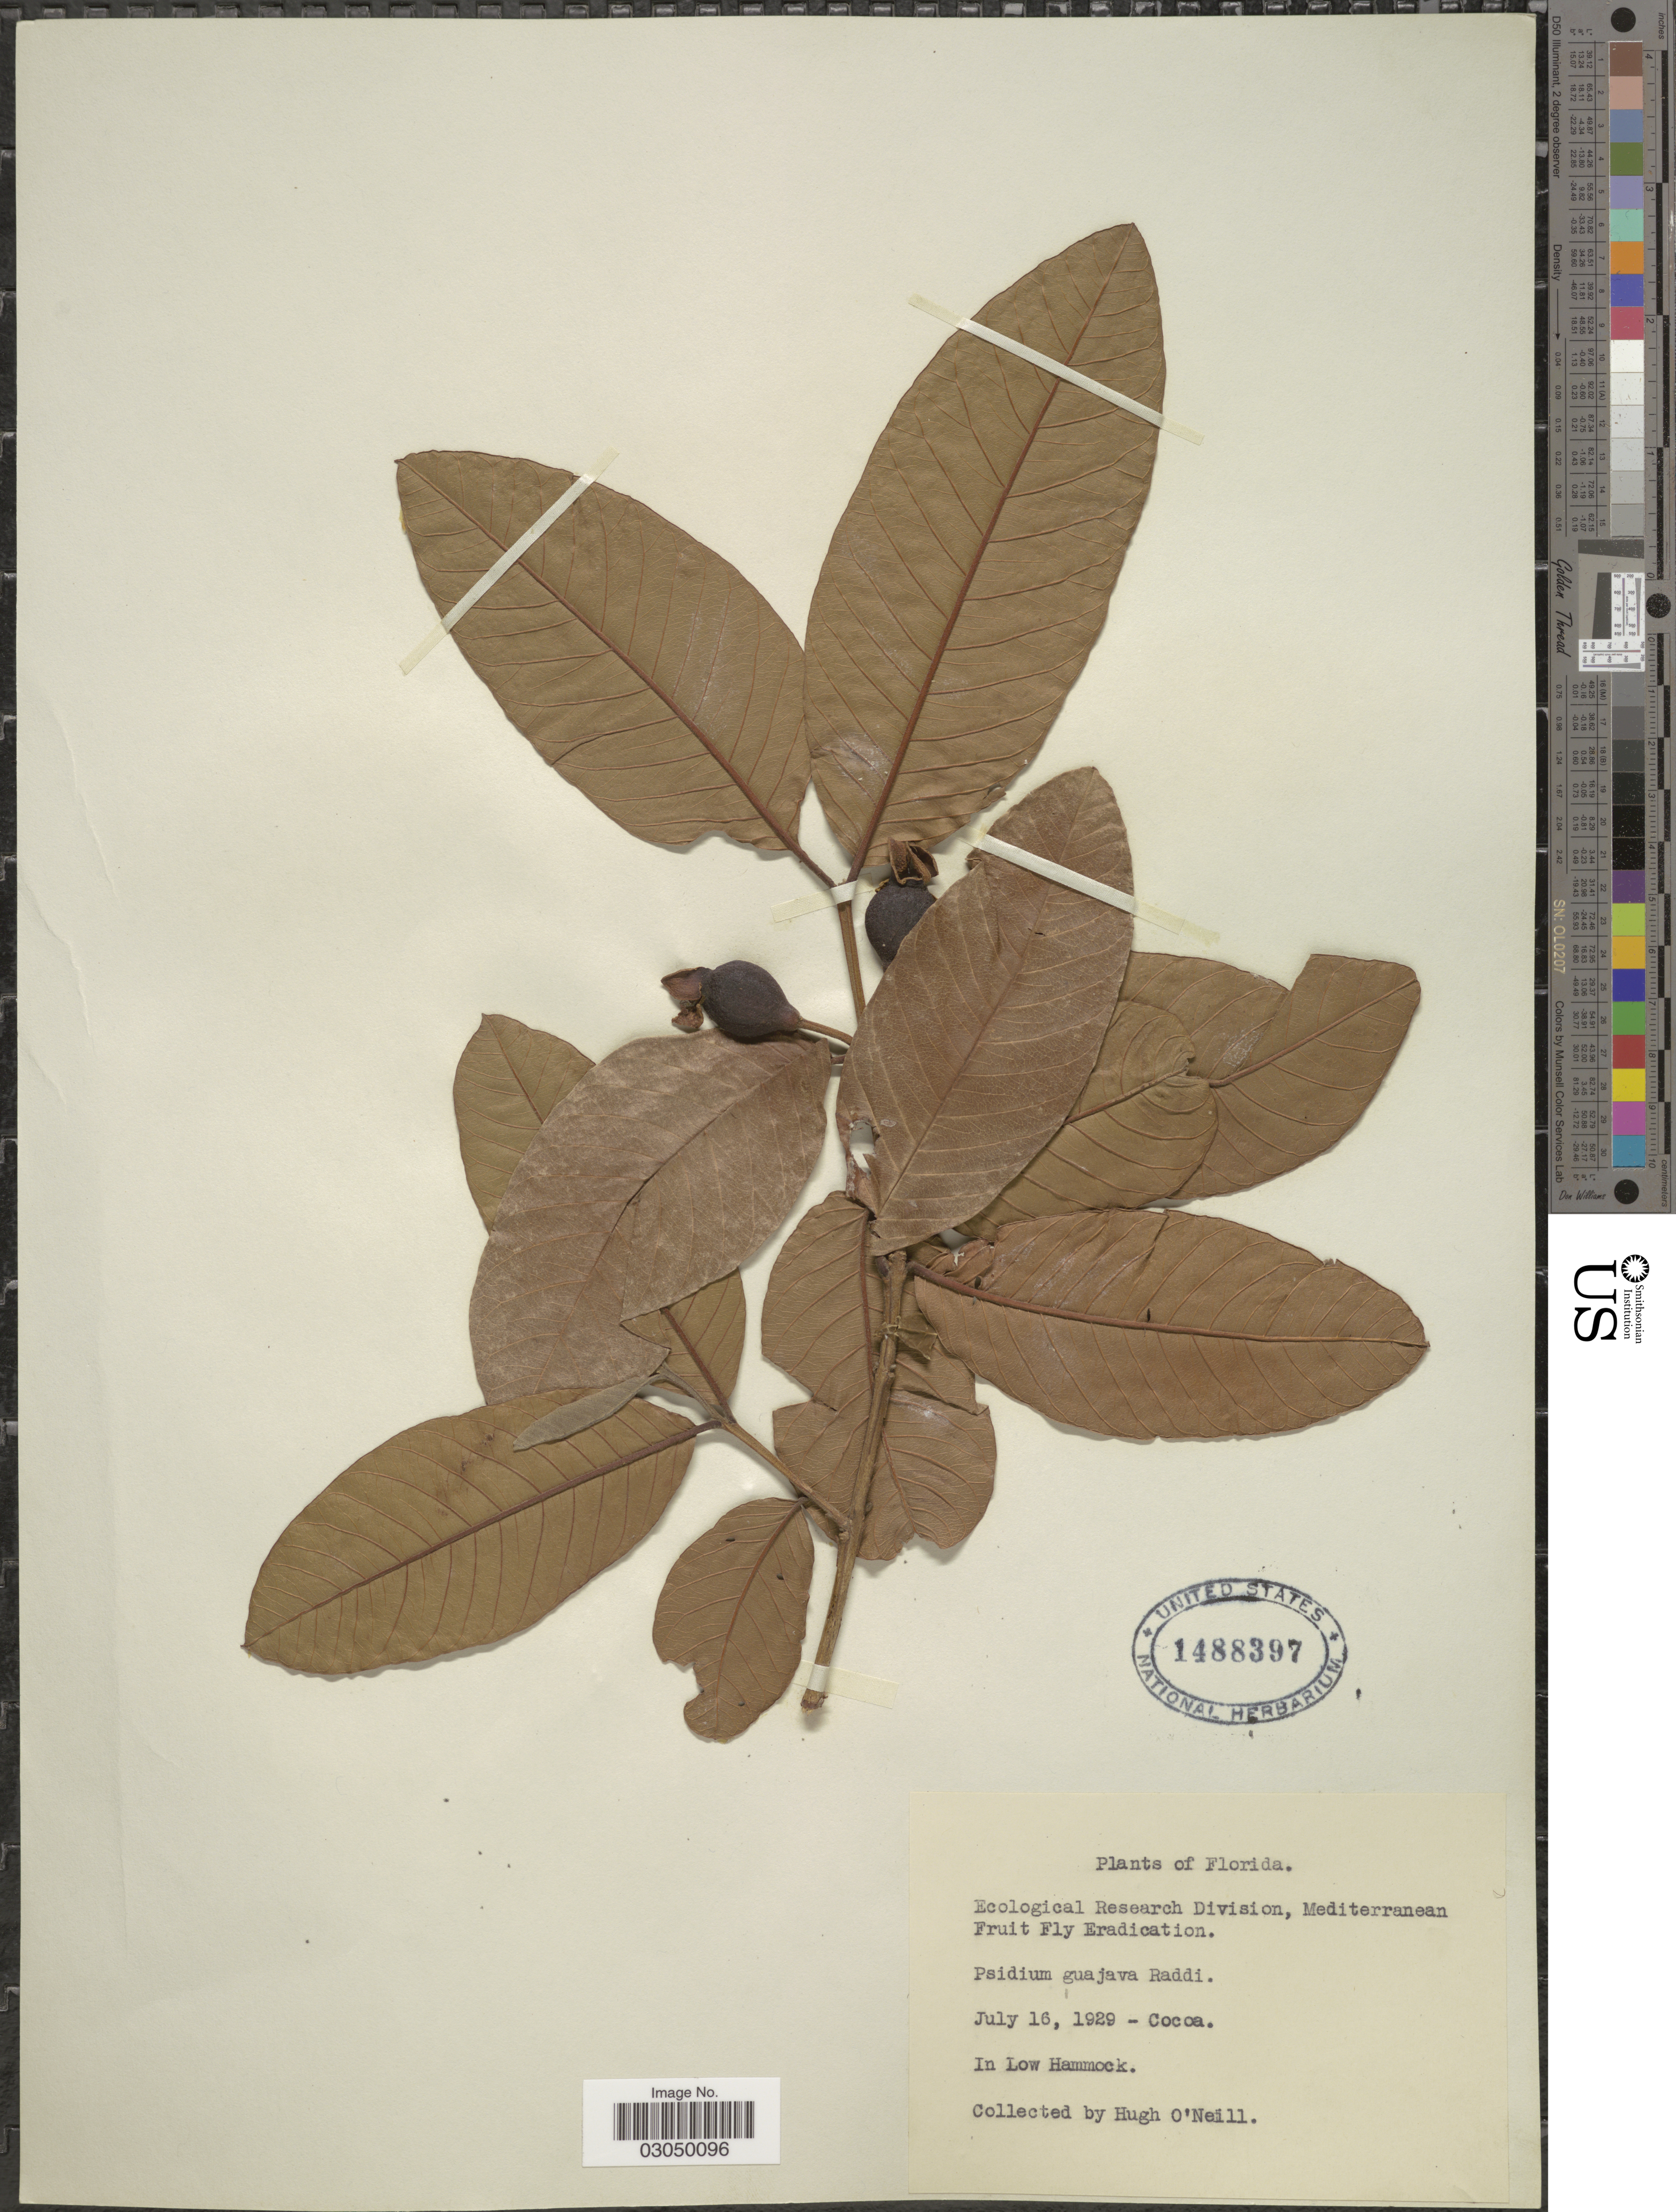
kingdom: Plantae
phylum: Tracheophyta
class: Magnoliopsida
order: Myrtales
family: Myrtaceae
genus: Psidium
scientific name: Psidium guayava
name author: Raddi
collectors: H. O'Neill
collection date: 1929-07-16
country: United States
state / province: Florida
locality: In Low Hammock. Cocoa.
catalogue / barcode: US 1488397